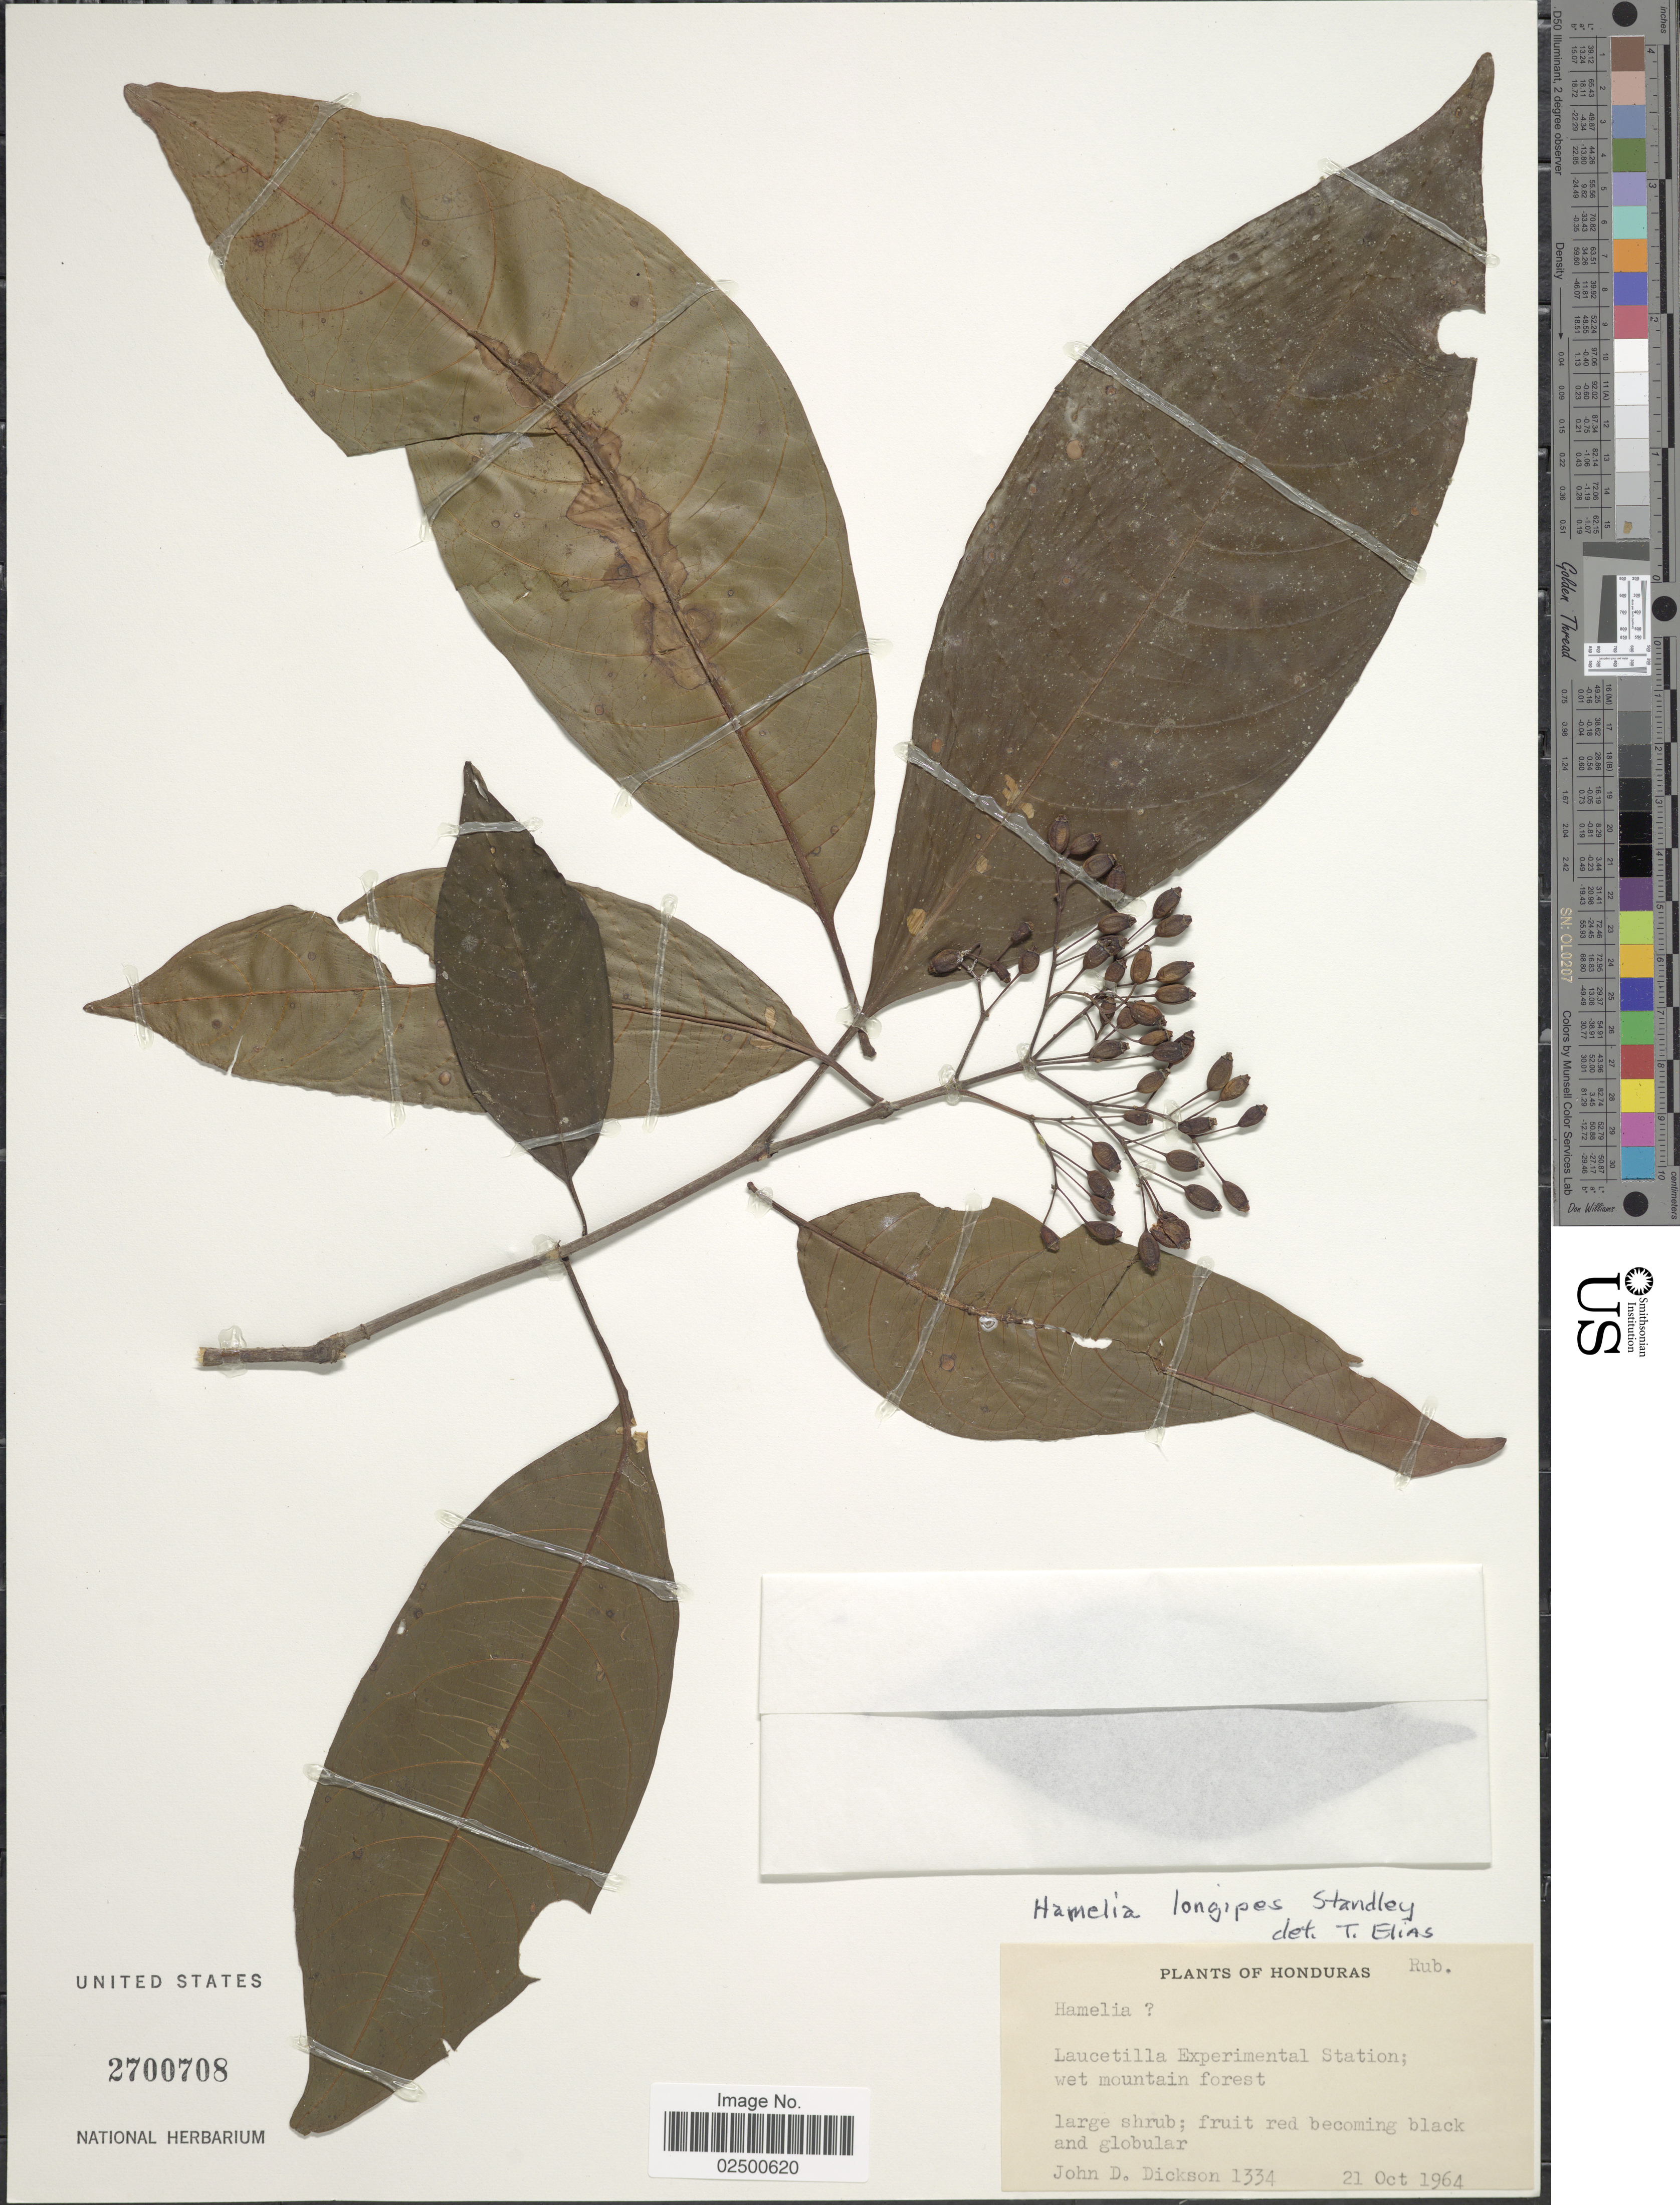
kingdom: Plantae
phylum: Tracheophyta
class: Magnoliopsida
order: Gentianales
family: Rubiaceae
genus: Hamelia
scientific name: Hamelia longipes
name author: Standl.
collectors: J. Dickson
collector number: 1334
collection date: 1964-10-21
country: Honduras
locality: Laucetilla Experimental Station; wet mountain forest.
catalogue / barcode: US 2700708